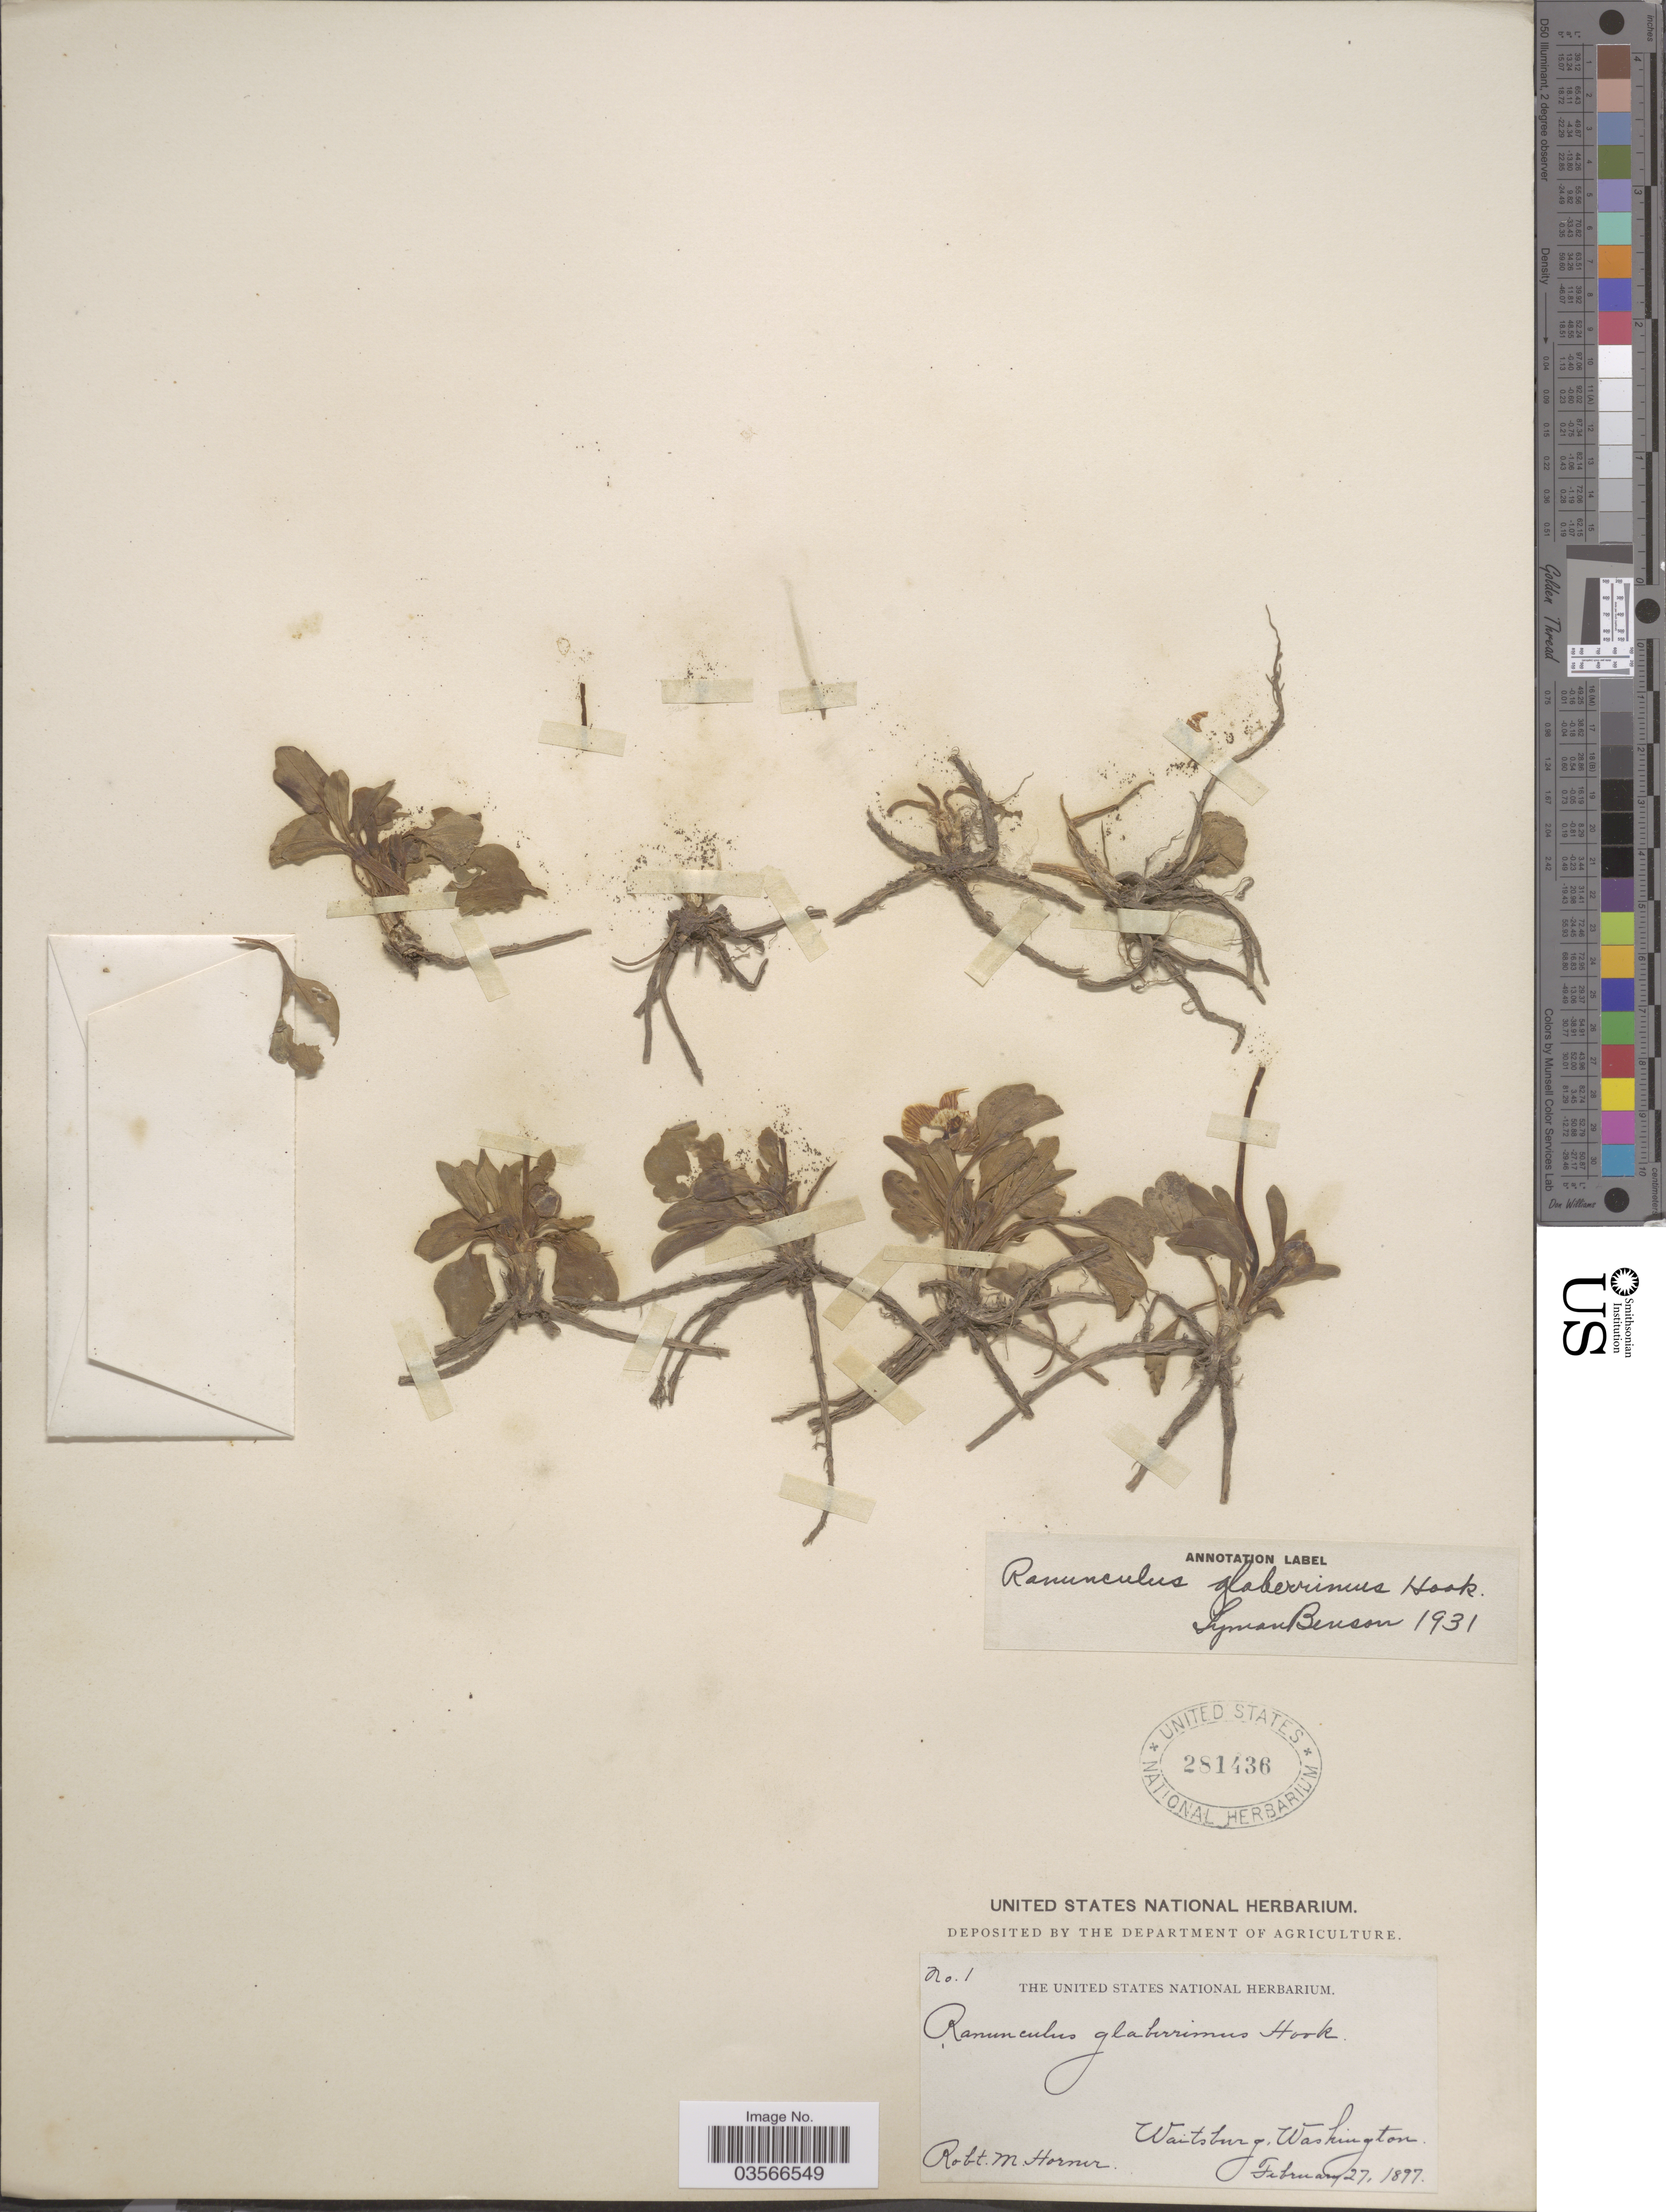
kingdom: Plantae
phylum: Tracheophyta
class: Magnoliopsida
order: Ranunculales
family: Ranunculaceae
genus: Ranunculus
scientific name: Ranunculus glaberrimus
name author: Hook.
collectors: R. Horner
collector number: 1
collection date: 1897-02-27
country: United States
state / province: Washington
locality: Waitsburg.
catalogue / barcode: US 281436